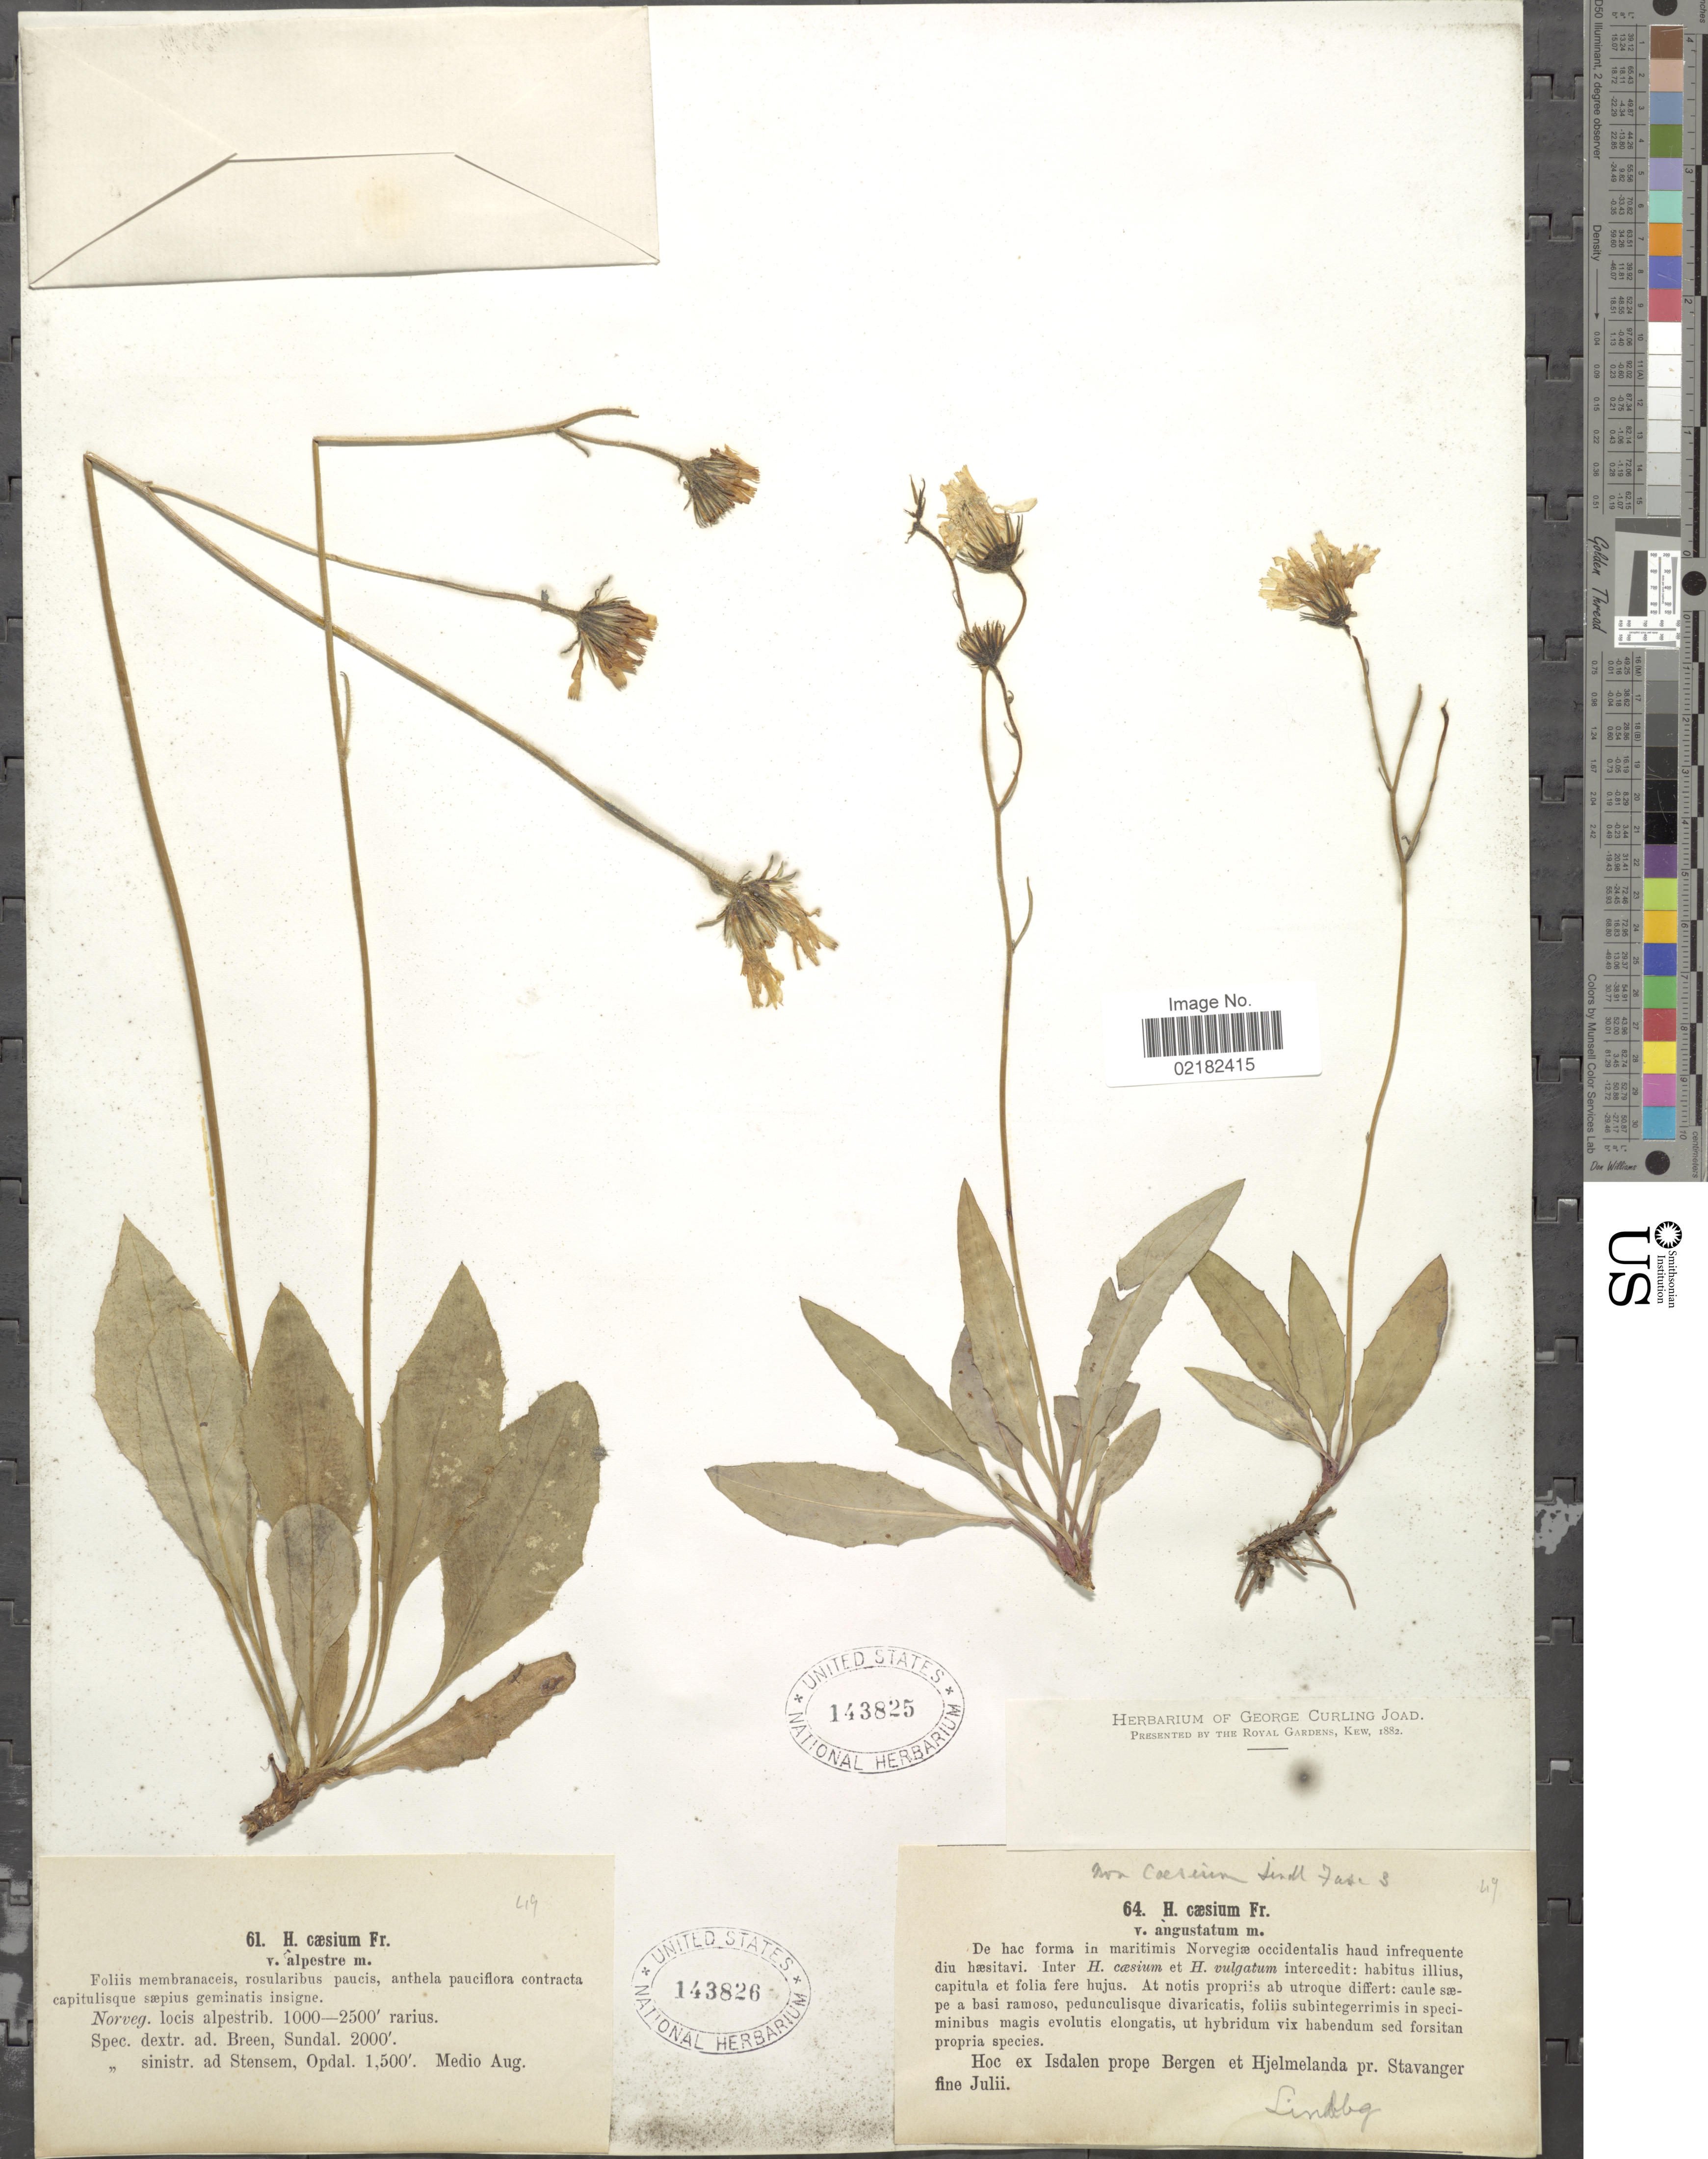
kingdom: Plantae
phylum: Tracheophyta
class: Magnoliopsida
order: Asterales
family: Asteraceae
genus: Hieracium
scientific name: Hieracium caesium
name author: (Fr.) Fr.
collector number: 61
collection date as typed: Medio Aug.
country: Norway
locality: Norveg. locis alpestrib. Spec. dextr. ad Breen, Sundal, sinistr. ad Stensem, Opdal.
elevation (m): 305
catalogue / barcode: US 143826-2